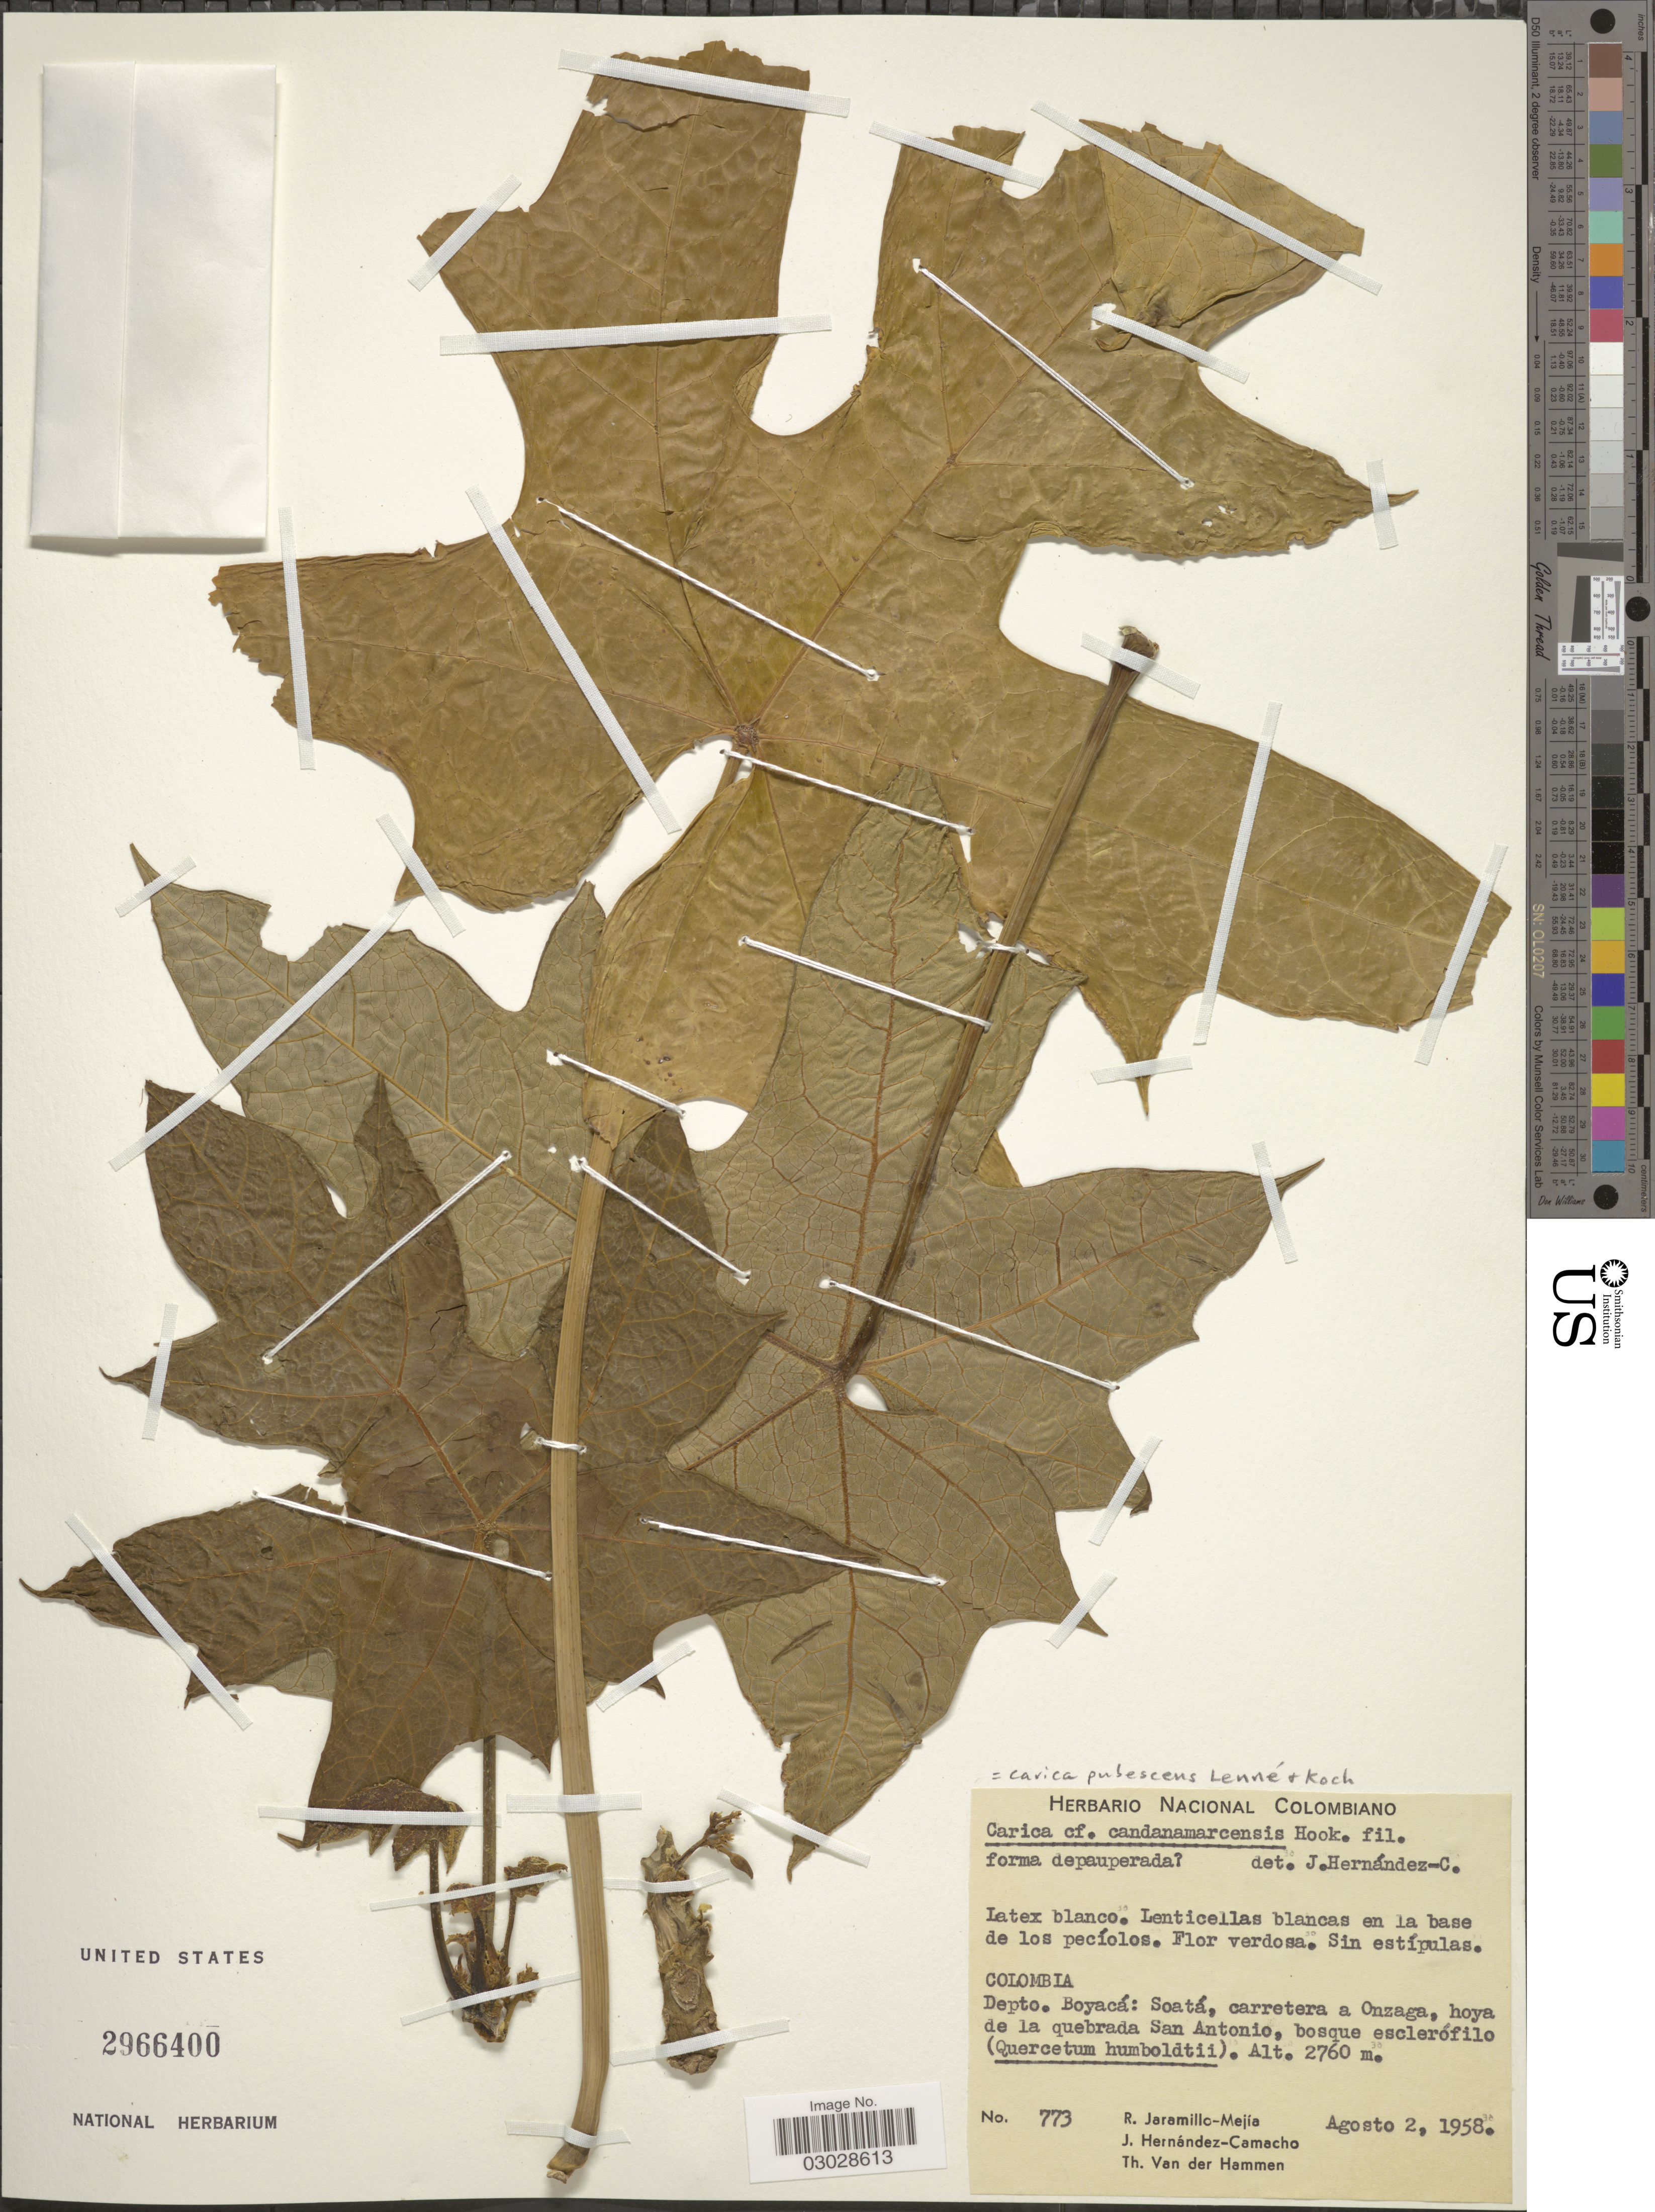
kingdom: Plantae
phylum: Tracheophyta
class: Magnoliopsida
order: Brassicales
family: Caricaceae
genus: Vasconcellea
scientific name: Vasconcellea pubescens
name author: A. DC.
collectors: R. Jaramillo M., J. Hernandez Camacho & T. Van der Hammen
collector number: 773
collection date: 1958-08-02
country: Colombia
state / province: Boyacá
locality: Depto. Boyacá: Soatá, carretera a Onzaga, hoya de la quebrada San Antonio.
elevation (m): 2760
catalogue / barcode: US 2966400